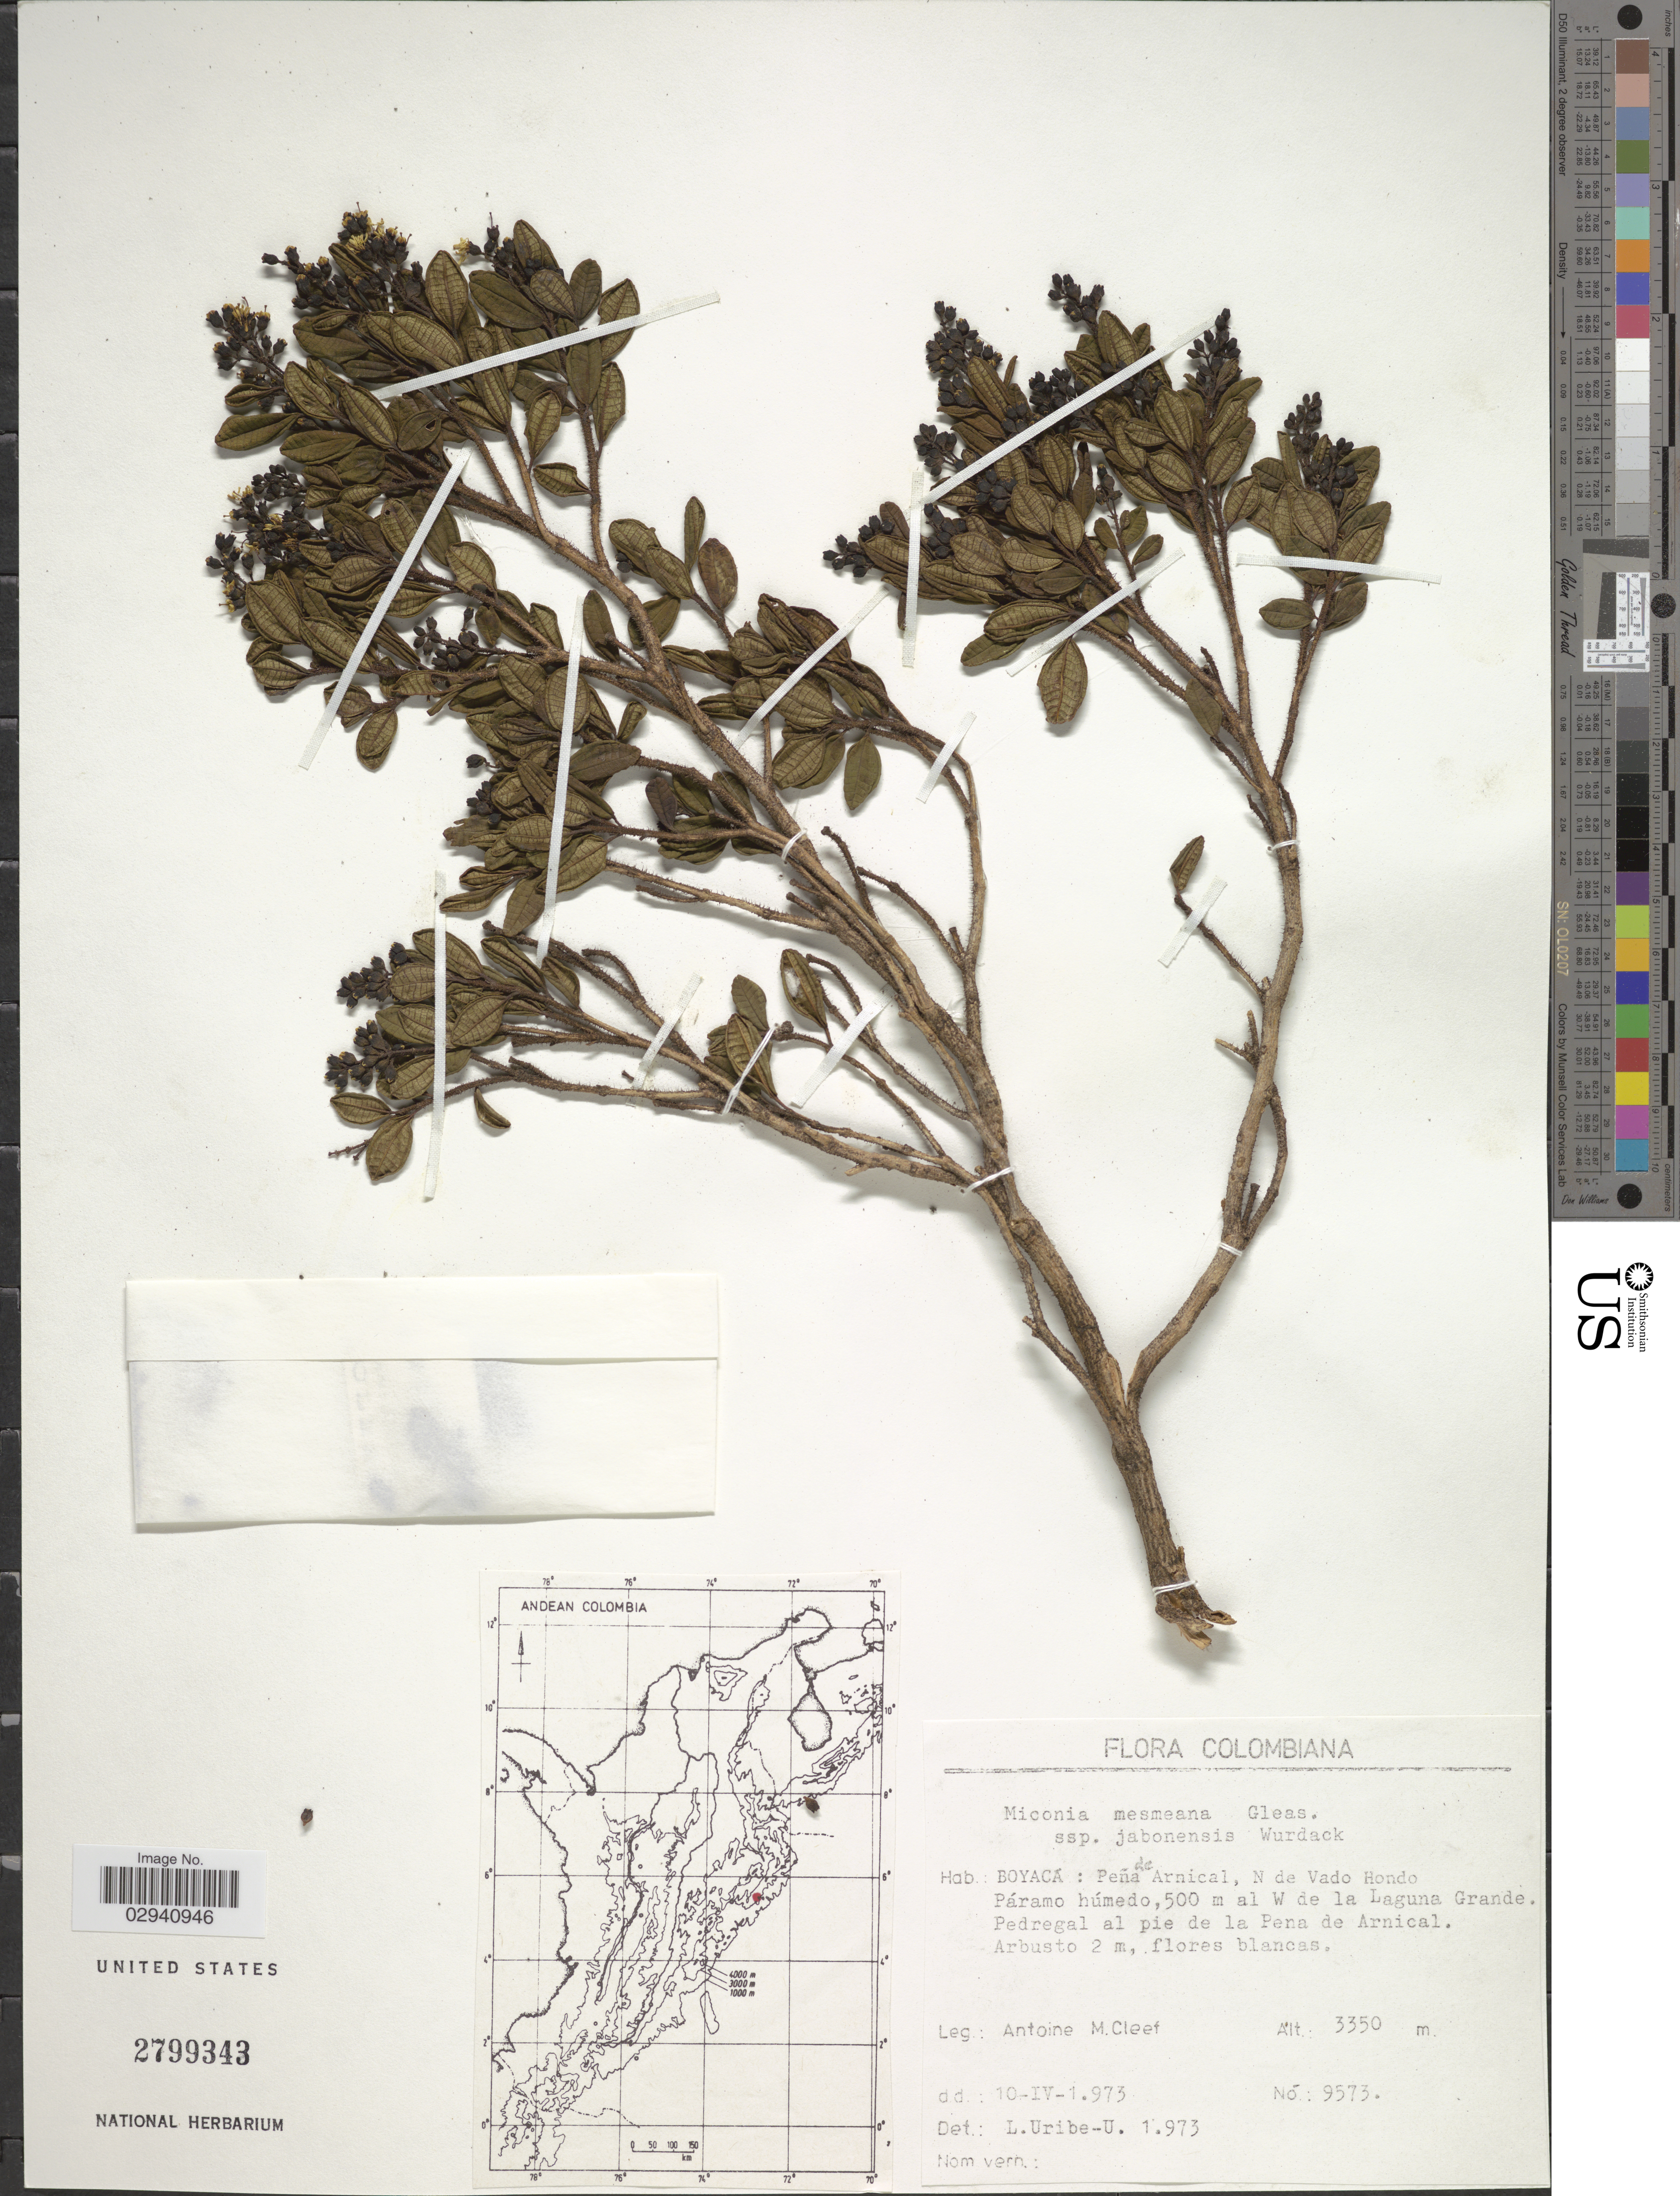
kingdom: Plantae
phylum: Tracheophyta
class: Magnoliopsida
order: Myrtales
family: Melastomataceae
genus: Miconia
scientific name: Miconia mesmeana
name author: Gleason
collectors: A. M. Cleef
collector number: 9573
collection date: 1973-04-10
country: Colombia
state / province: Boyacá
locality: Boyacá: Peña de Arnical, N de Vado Hondo. Páramo húmedo, 500 m al W de la Laguna Grande. Pedregal al pie de la Pena de Arnical.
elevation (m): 3350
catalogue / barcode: US 2799343